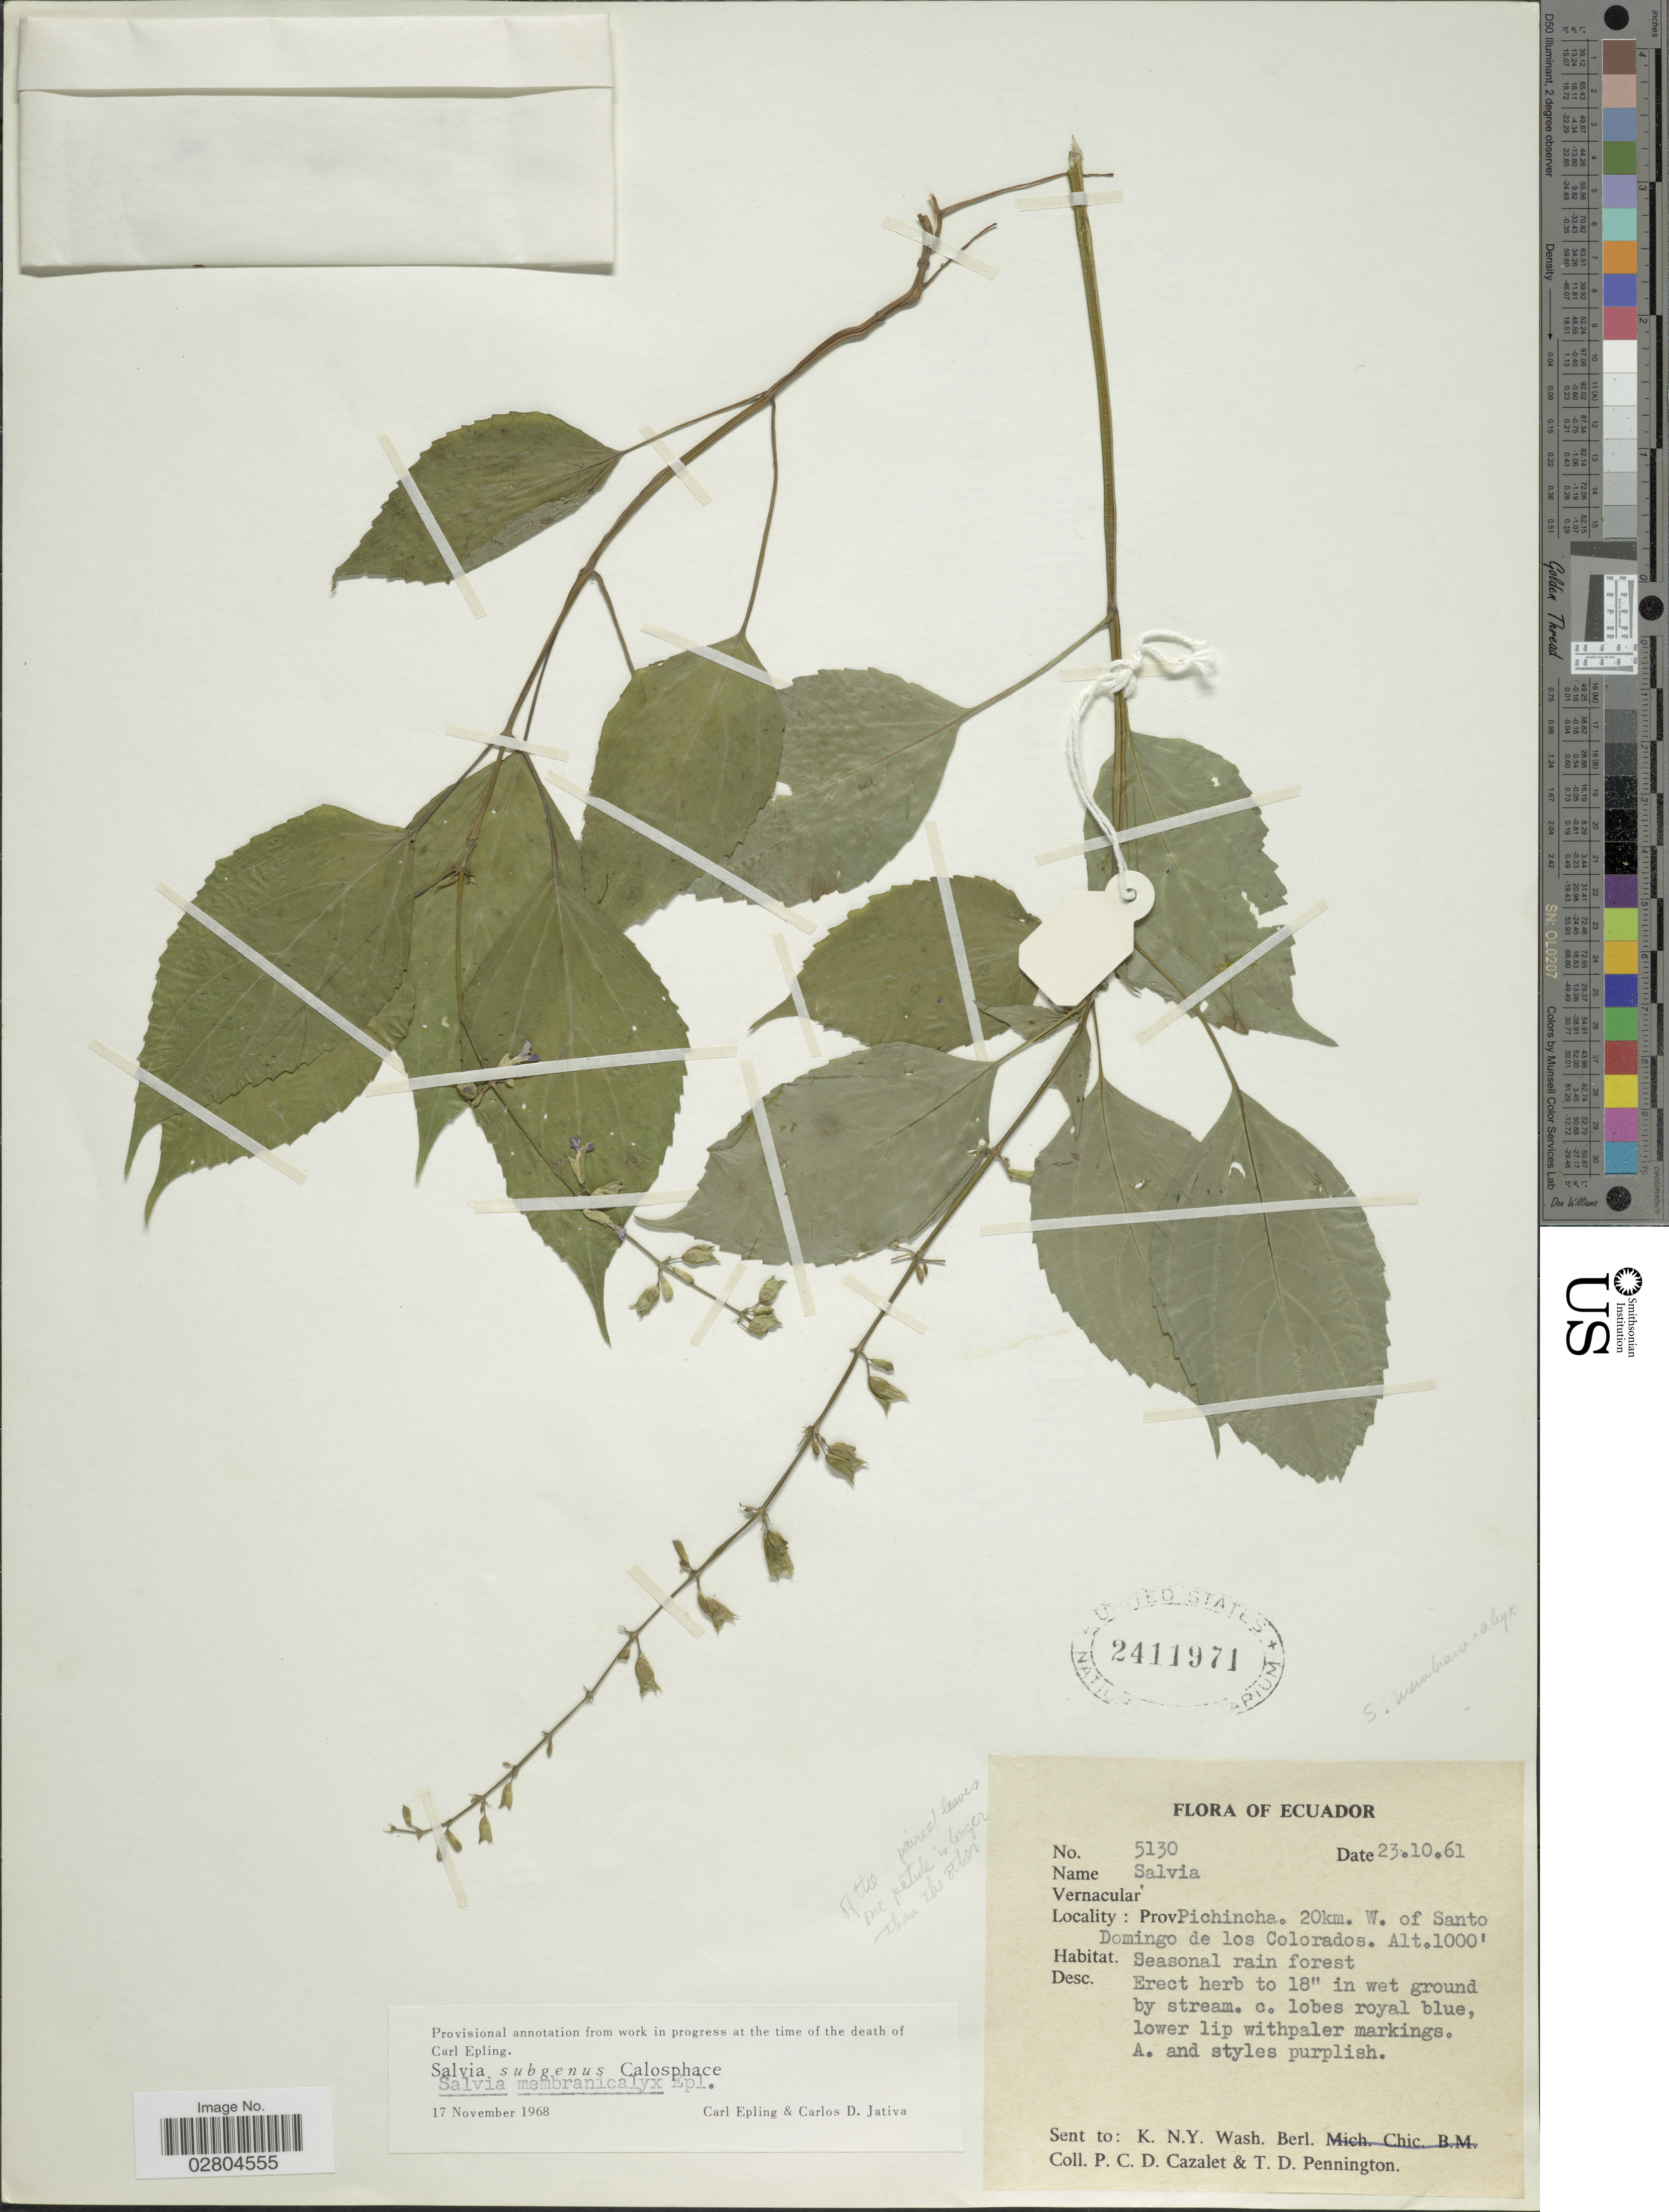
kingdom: Plantae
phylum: Tracheophyta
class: Magnoliopsida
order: Lamiales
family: Lamiaceae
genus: Salvia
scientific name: Salvia membranicalyx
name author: Epling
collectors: P. C. D. Cazalet & T. D. Pennington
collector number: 5130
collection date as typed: Transcribed d/m/y: 23/10/61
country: Ecuador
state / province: Pichincha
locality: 20km. W. of Santo Domingo de los Colorados.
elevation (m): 305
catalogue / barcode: US 2411971